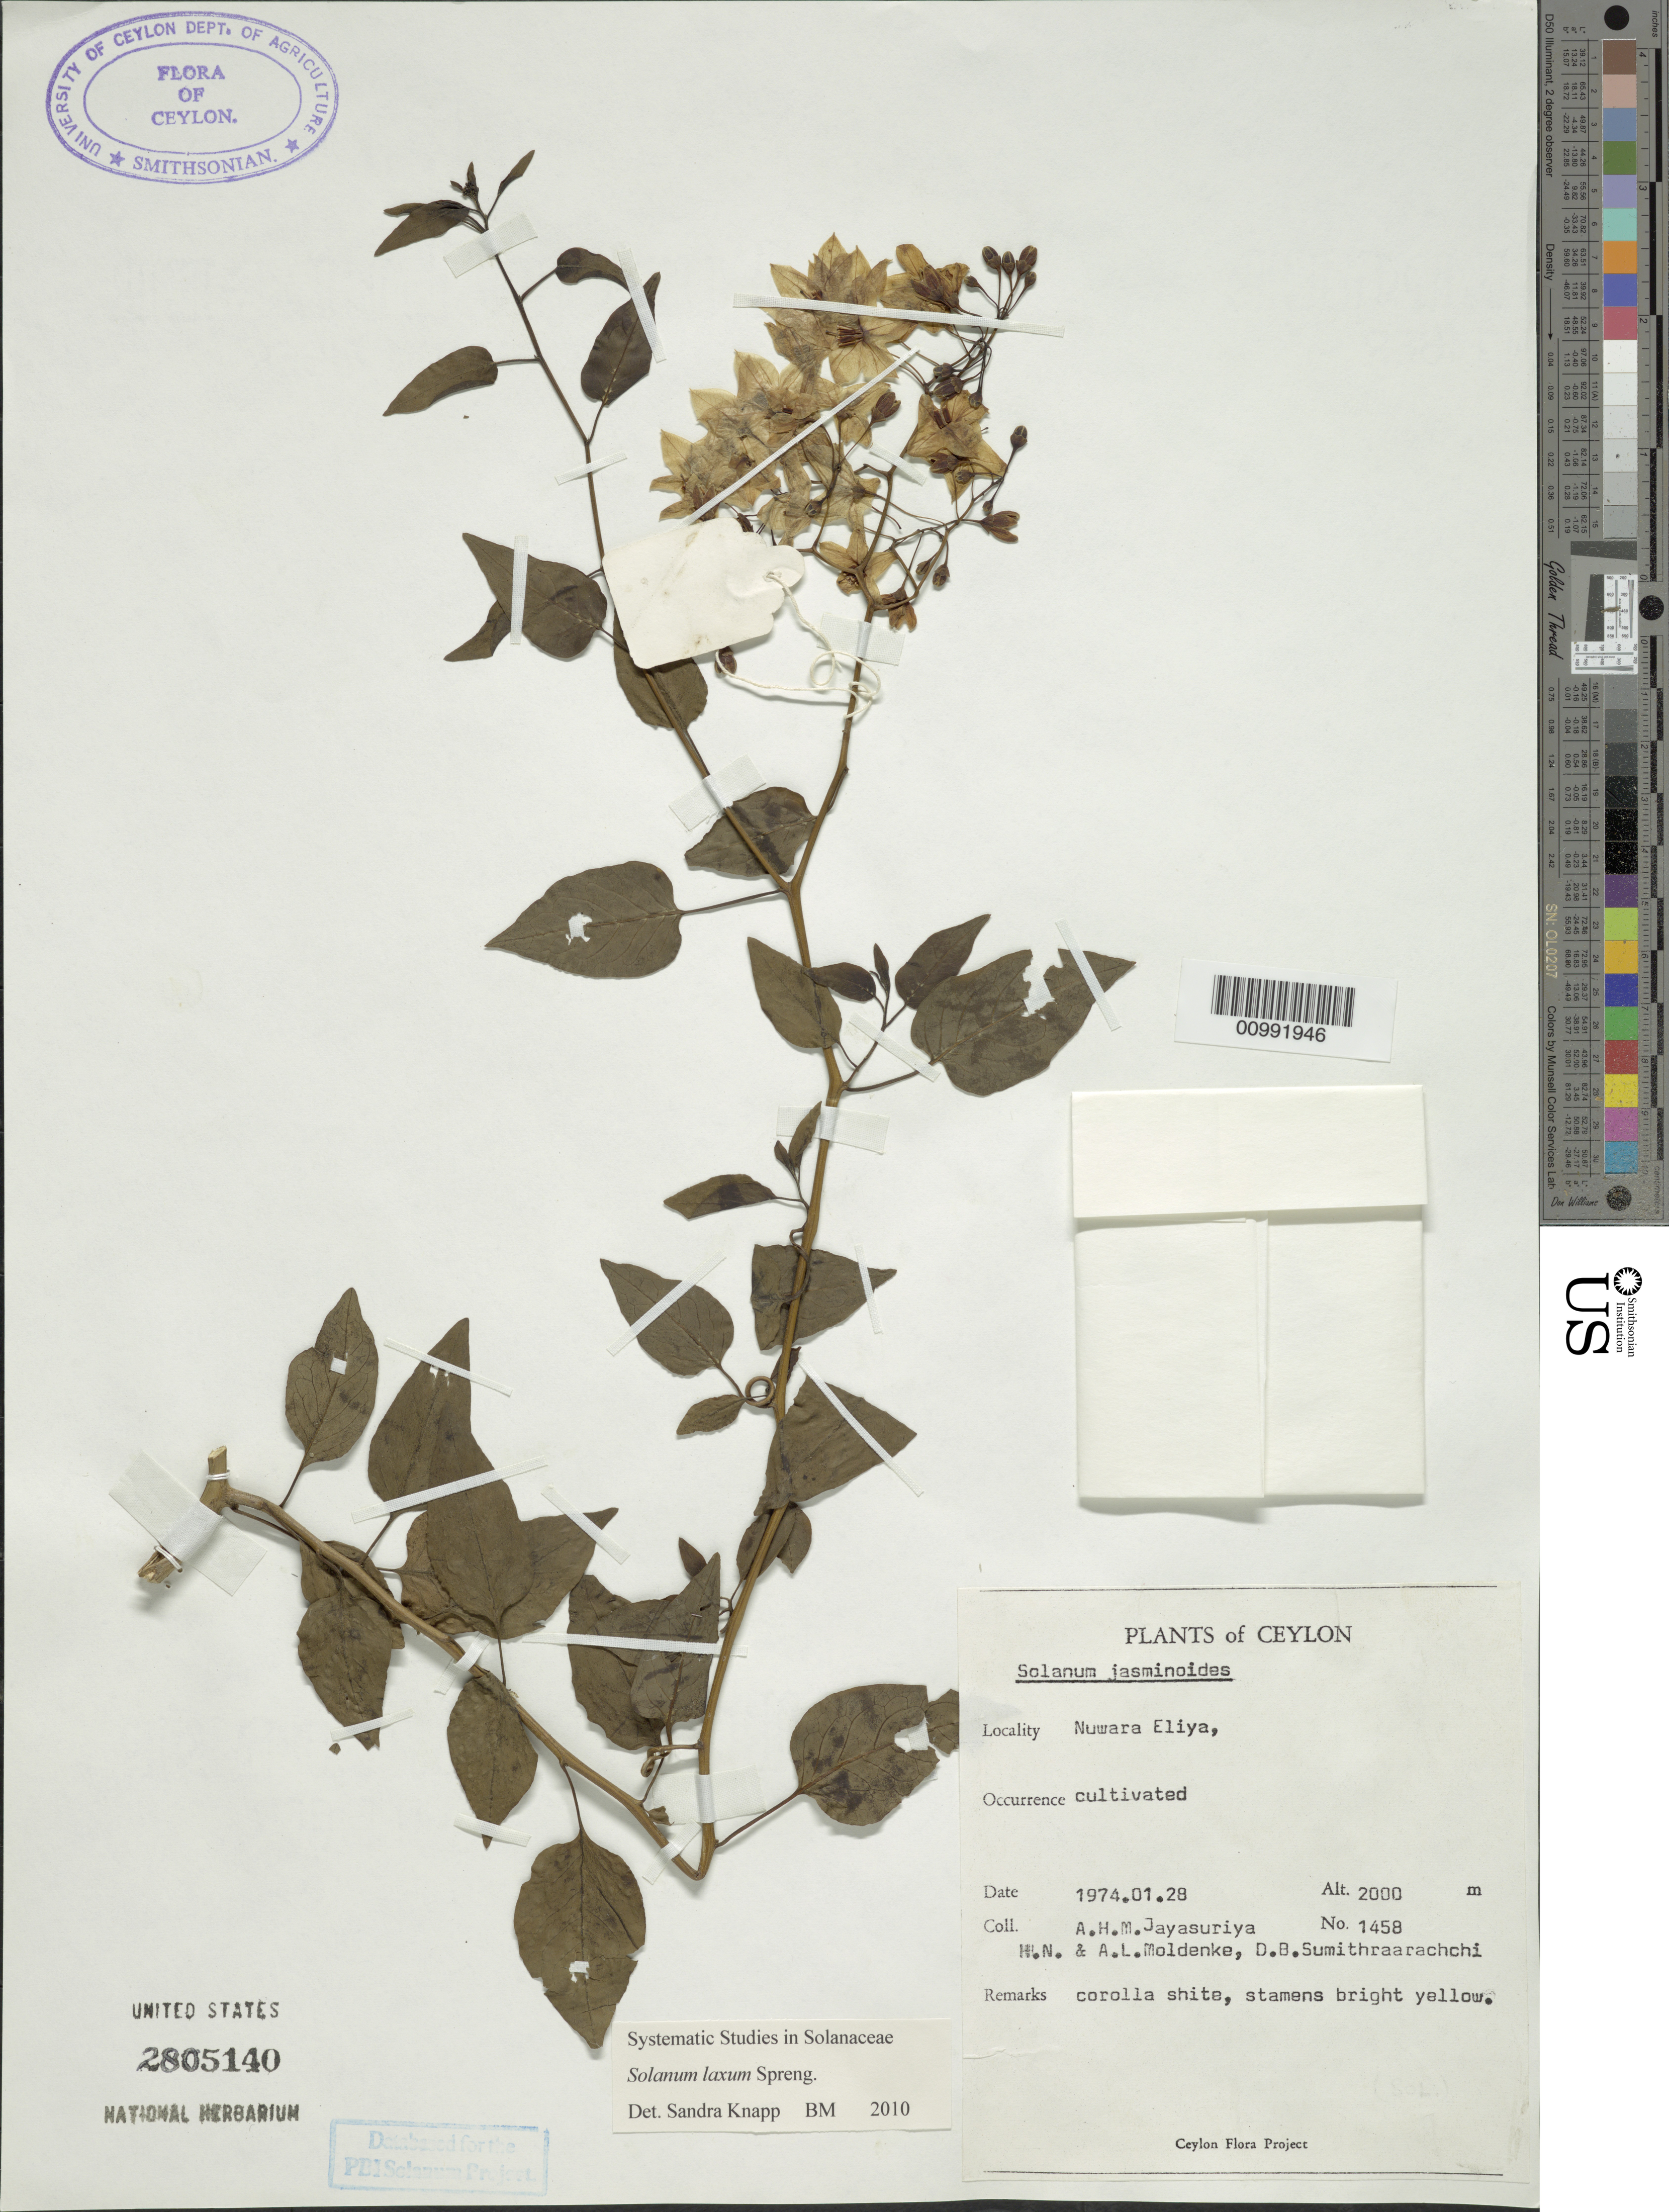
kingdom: Plantae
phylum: Tracheophyta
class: Magnoliopsida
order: Solanales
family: Solanaceae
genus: Solanum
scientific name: Solanum laxum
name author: Spreng.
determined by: Knapp, S. D.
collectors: A. H. Jayasuriya, H. N. Moldenke, A. L. Moldenke & D. B. Sumithraarachchi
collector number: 1458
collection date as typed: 28 Jan 1974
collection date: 1974-01-28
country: Sri Lanka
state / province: Central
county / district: Nuwara Eliya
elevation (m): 2000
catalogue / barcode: US 2805140